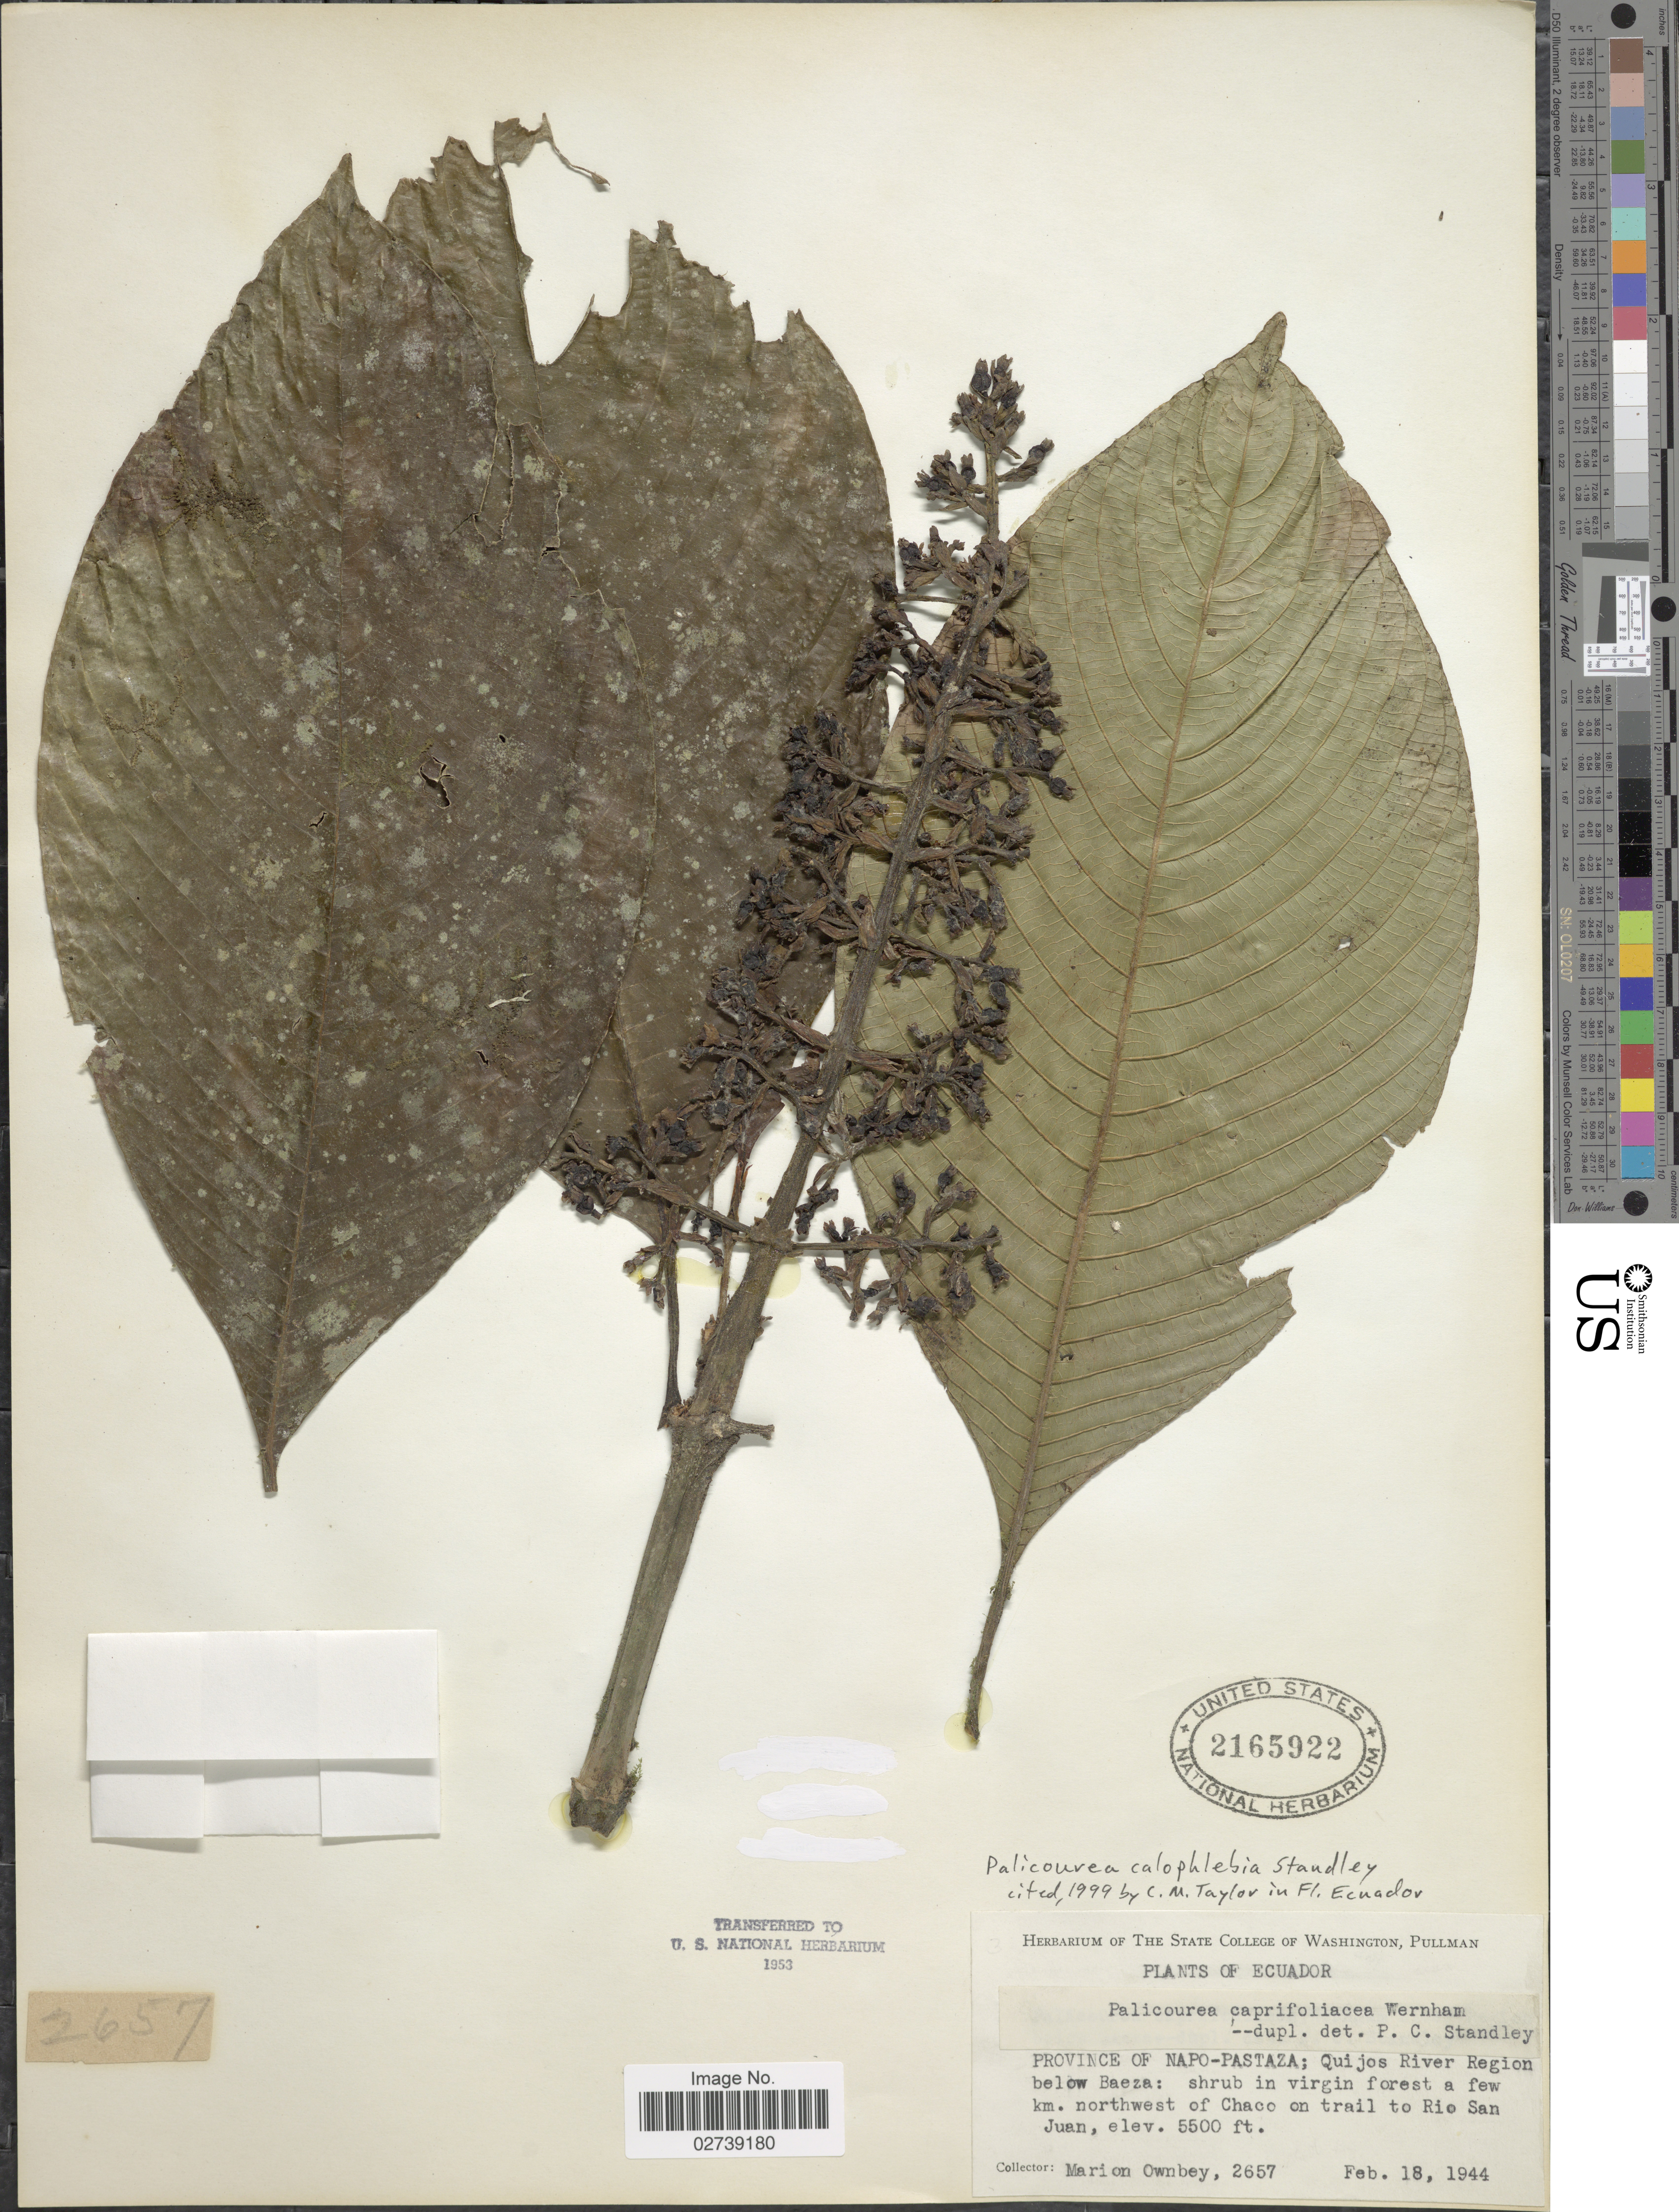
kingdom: Plantae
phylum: Tracheophyta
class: Magnoliopsida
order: Gentianales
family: Rubiaceae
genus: Palicourea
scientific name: Palicourea calophlebia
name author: Standl.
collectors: F. M. Ownbey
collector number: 2657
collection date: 1944-02-18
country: Ecuador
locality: Province of Napo-Pastaza; Quijos River Region below Baeza: shrub in virgin forest a few km. northwest of Chaco on trail to Rio San Juan.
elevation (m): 1676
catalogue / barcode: US 2165922